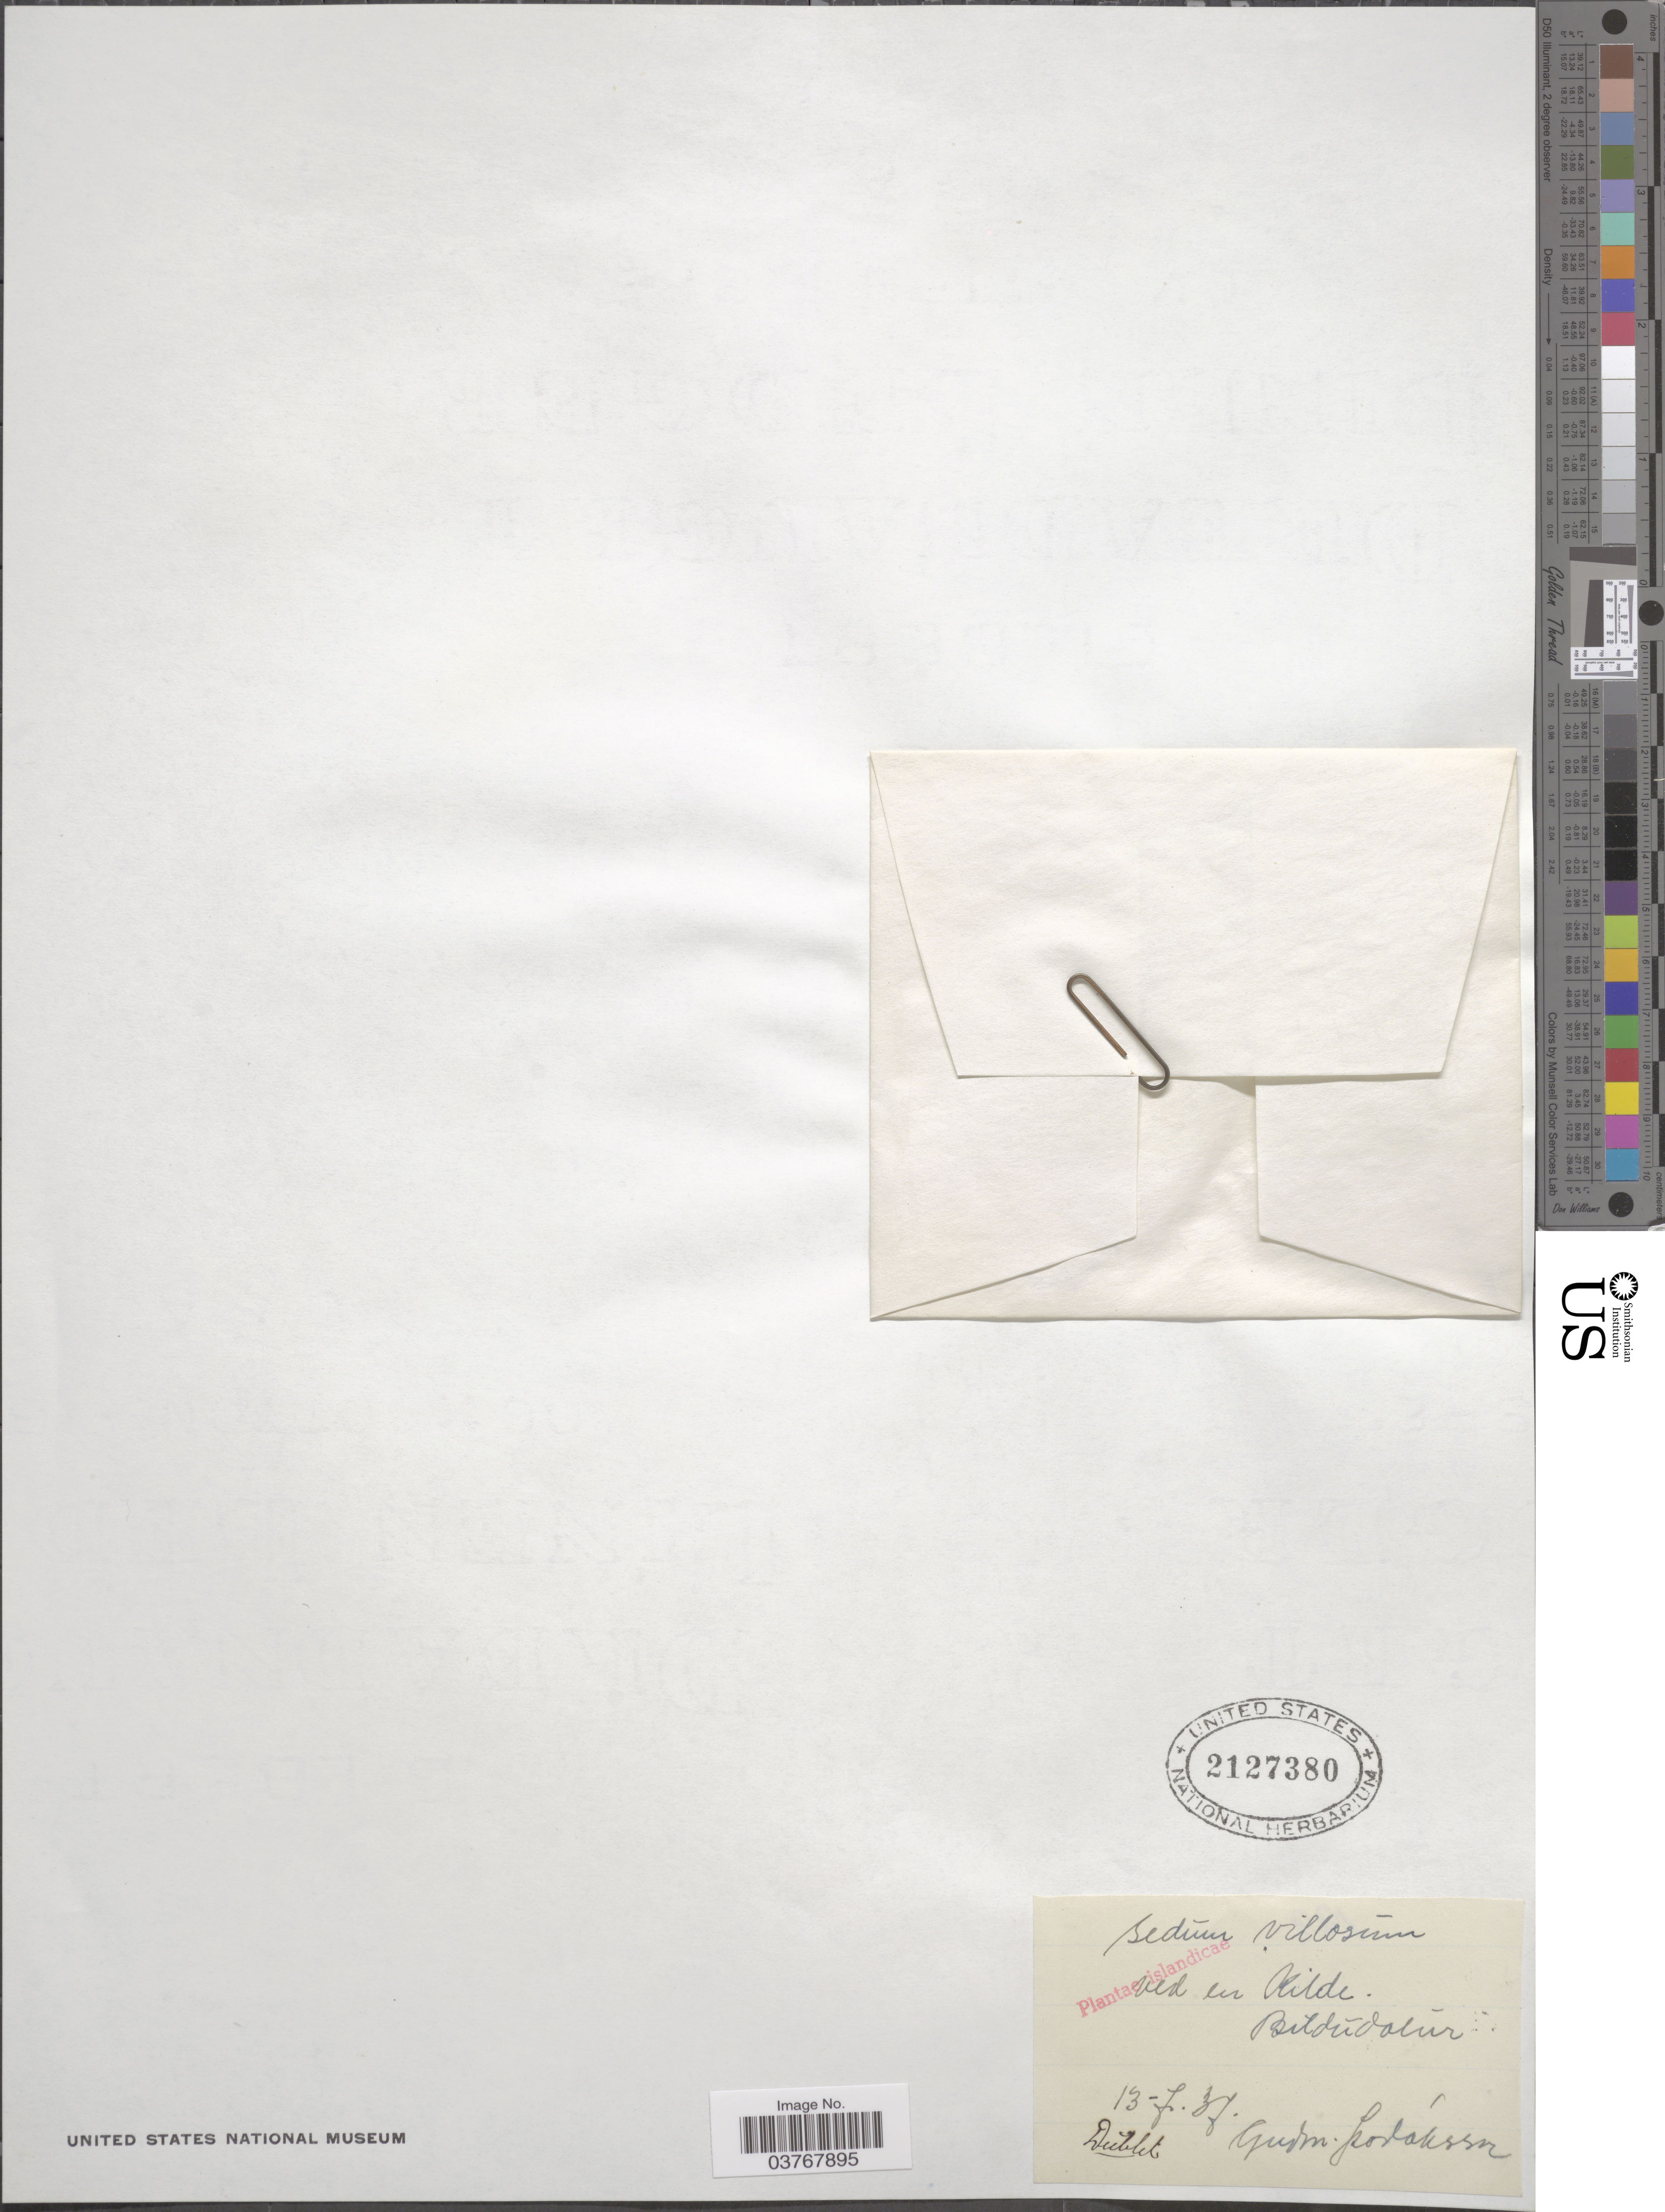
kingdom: Plantae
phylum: Tracheophyta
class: Magnoliopsida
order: Saxifragales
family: Crassulaceae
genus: Sedum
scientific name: Sedum villosum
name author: L.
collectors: G. Porlaksson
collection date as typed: Transcribed d/m/y: 13/7/37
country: Iceland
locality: Islandicae.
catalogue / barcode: US 2127380